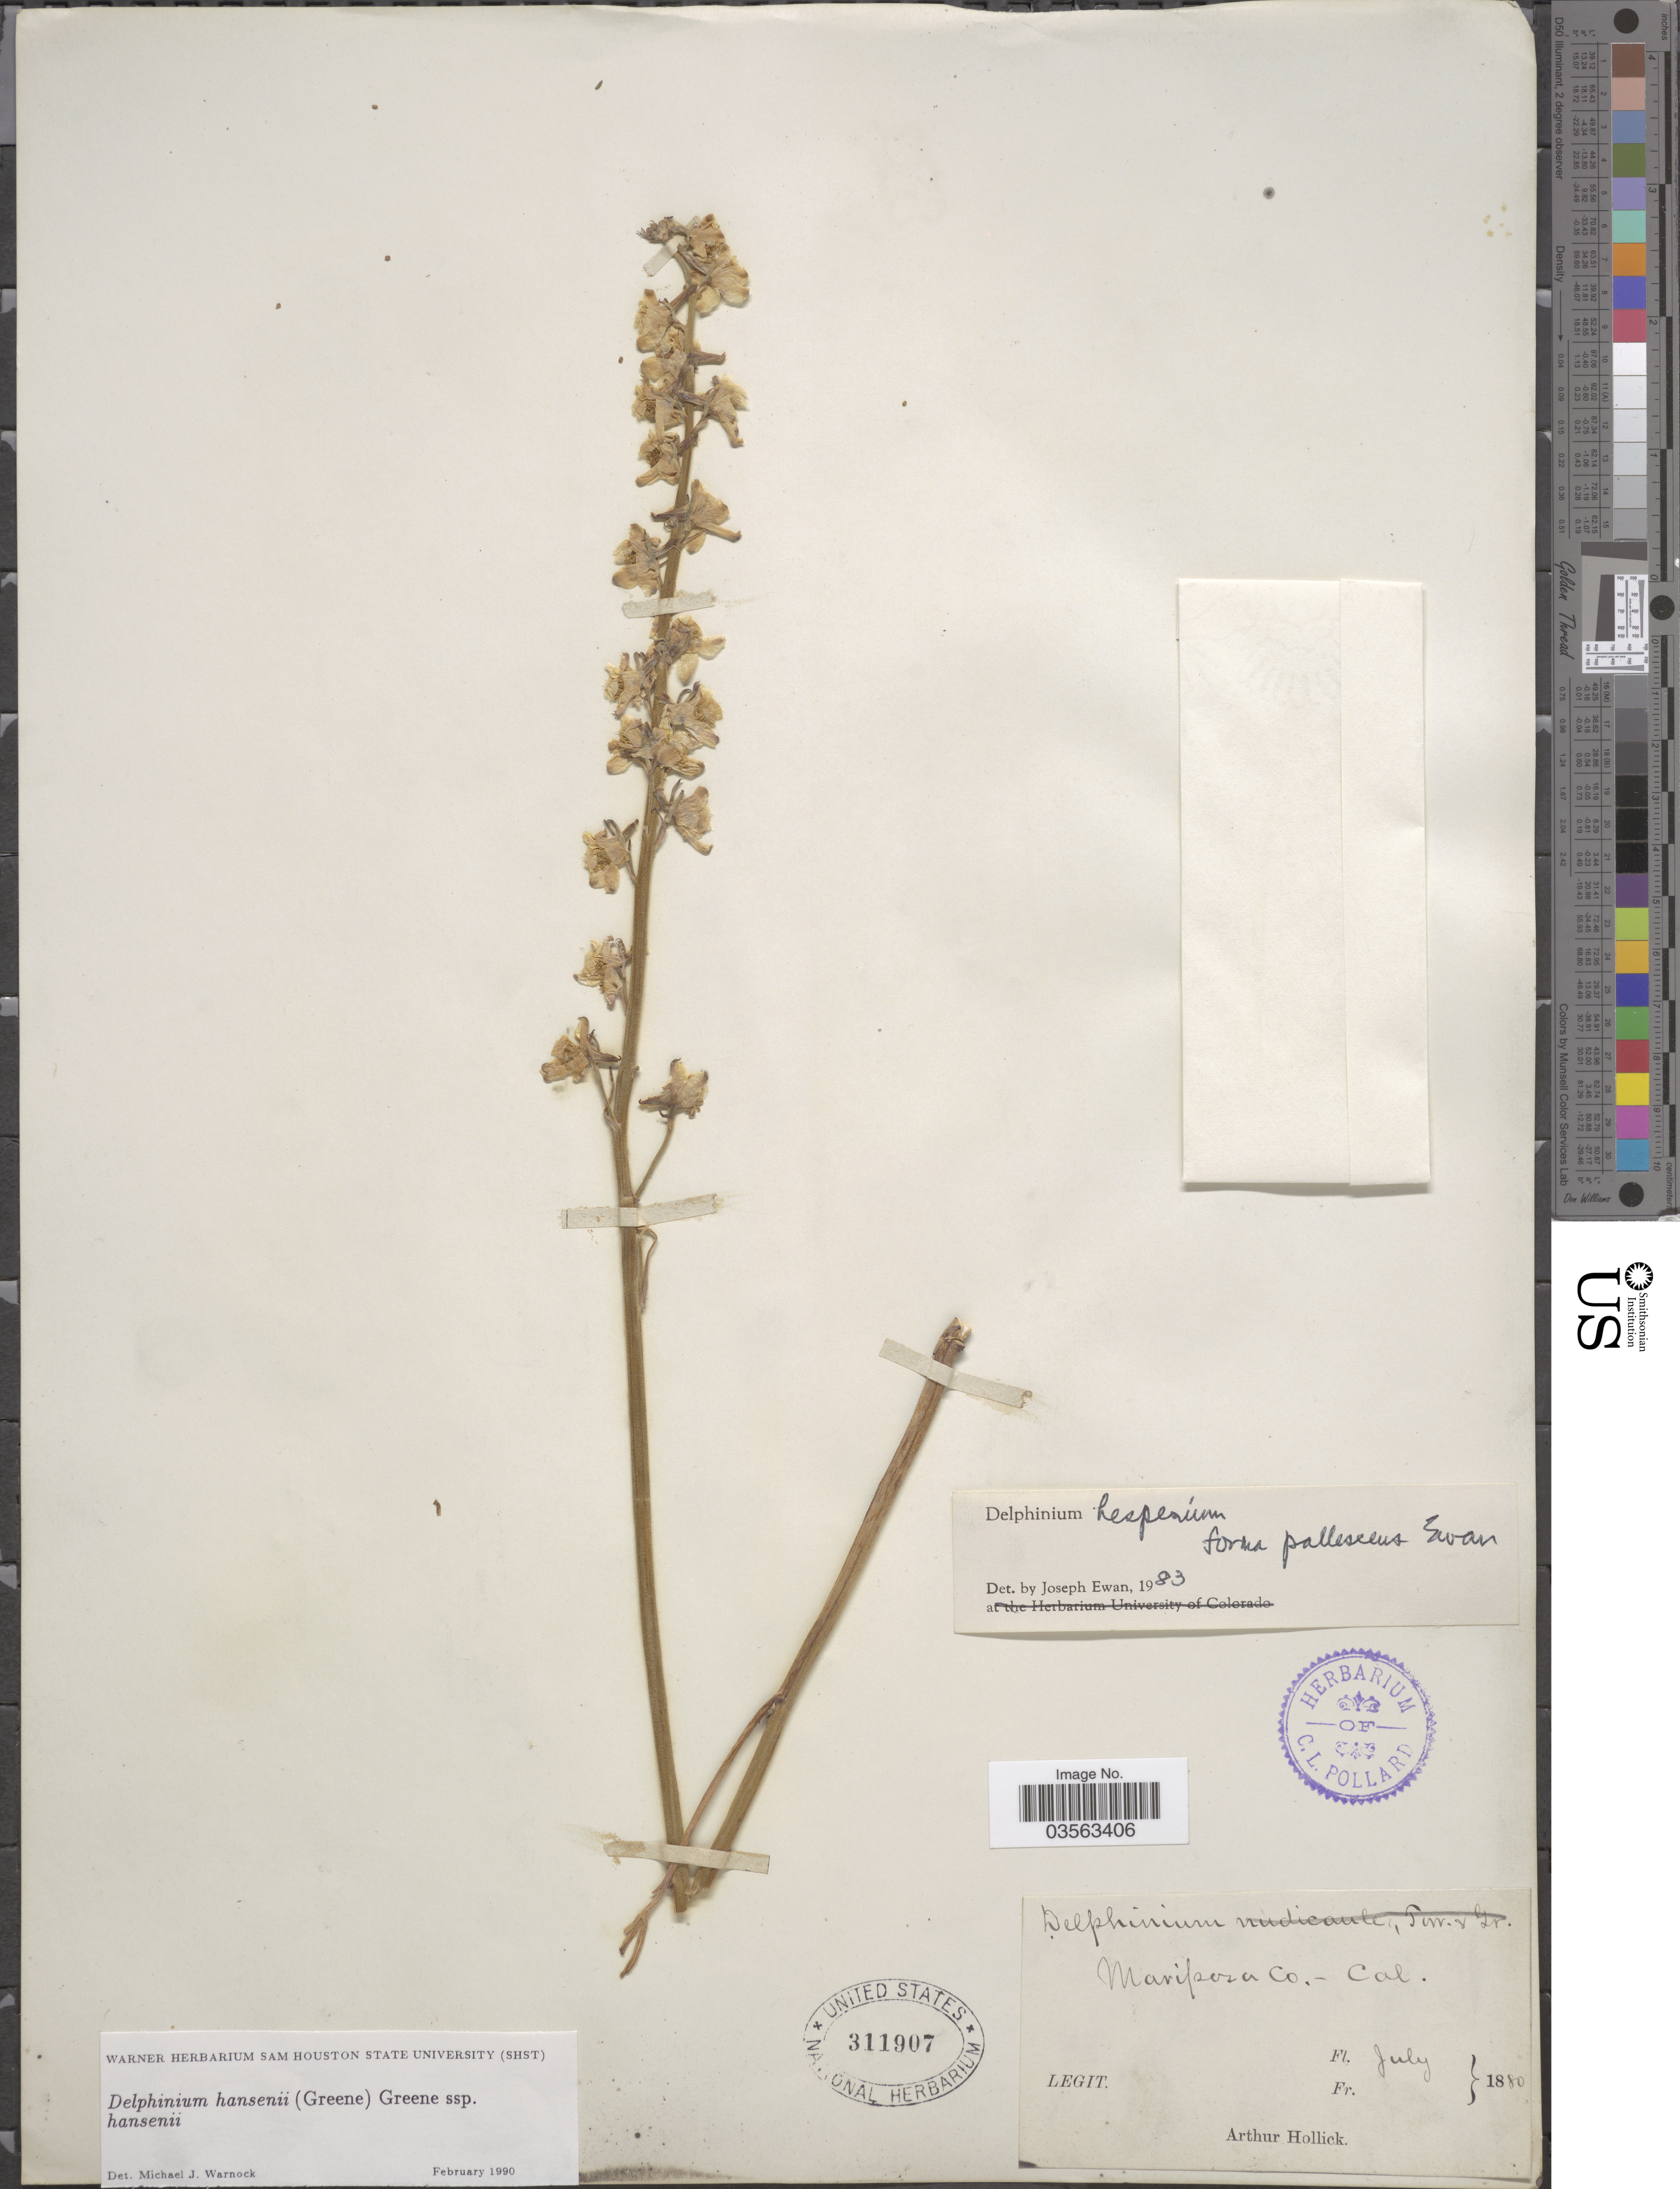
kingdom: Plantae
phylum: Tracheophyta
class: Magnoliopsida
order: Ranunculales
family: Ranunculaceae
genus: Delphinium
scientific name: Delphinium hansenii subsp. hansenii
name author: (Greene) Greene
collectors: A. Hollick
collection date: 1880-07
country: United States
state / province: California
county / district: Mariposa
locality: Mariposa Co.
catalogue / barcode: US 311907